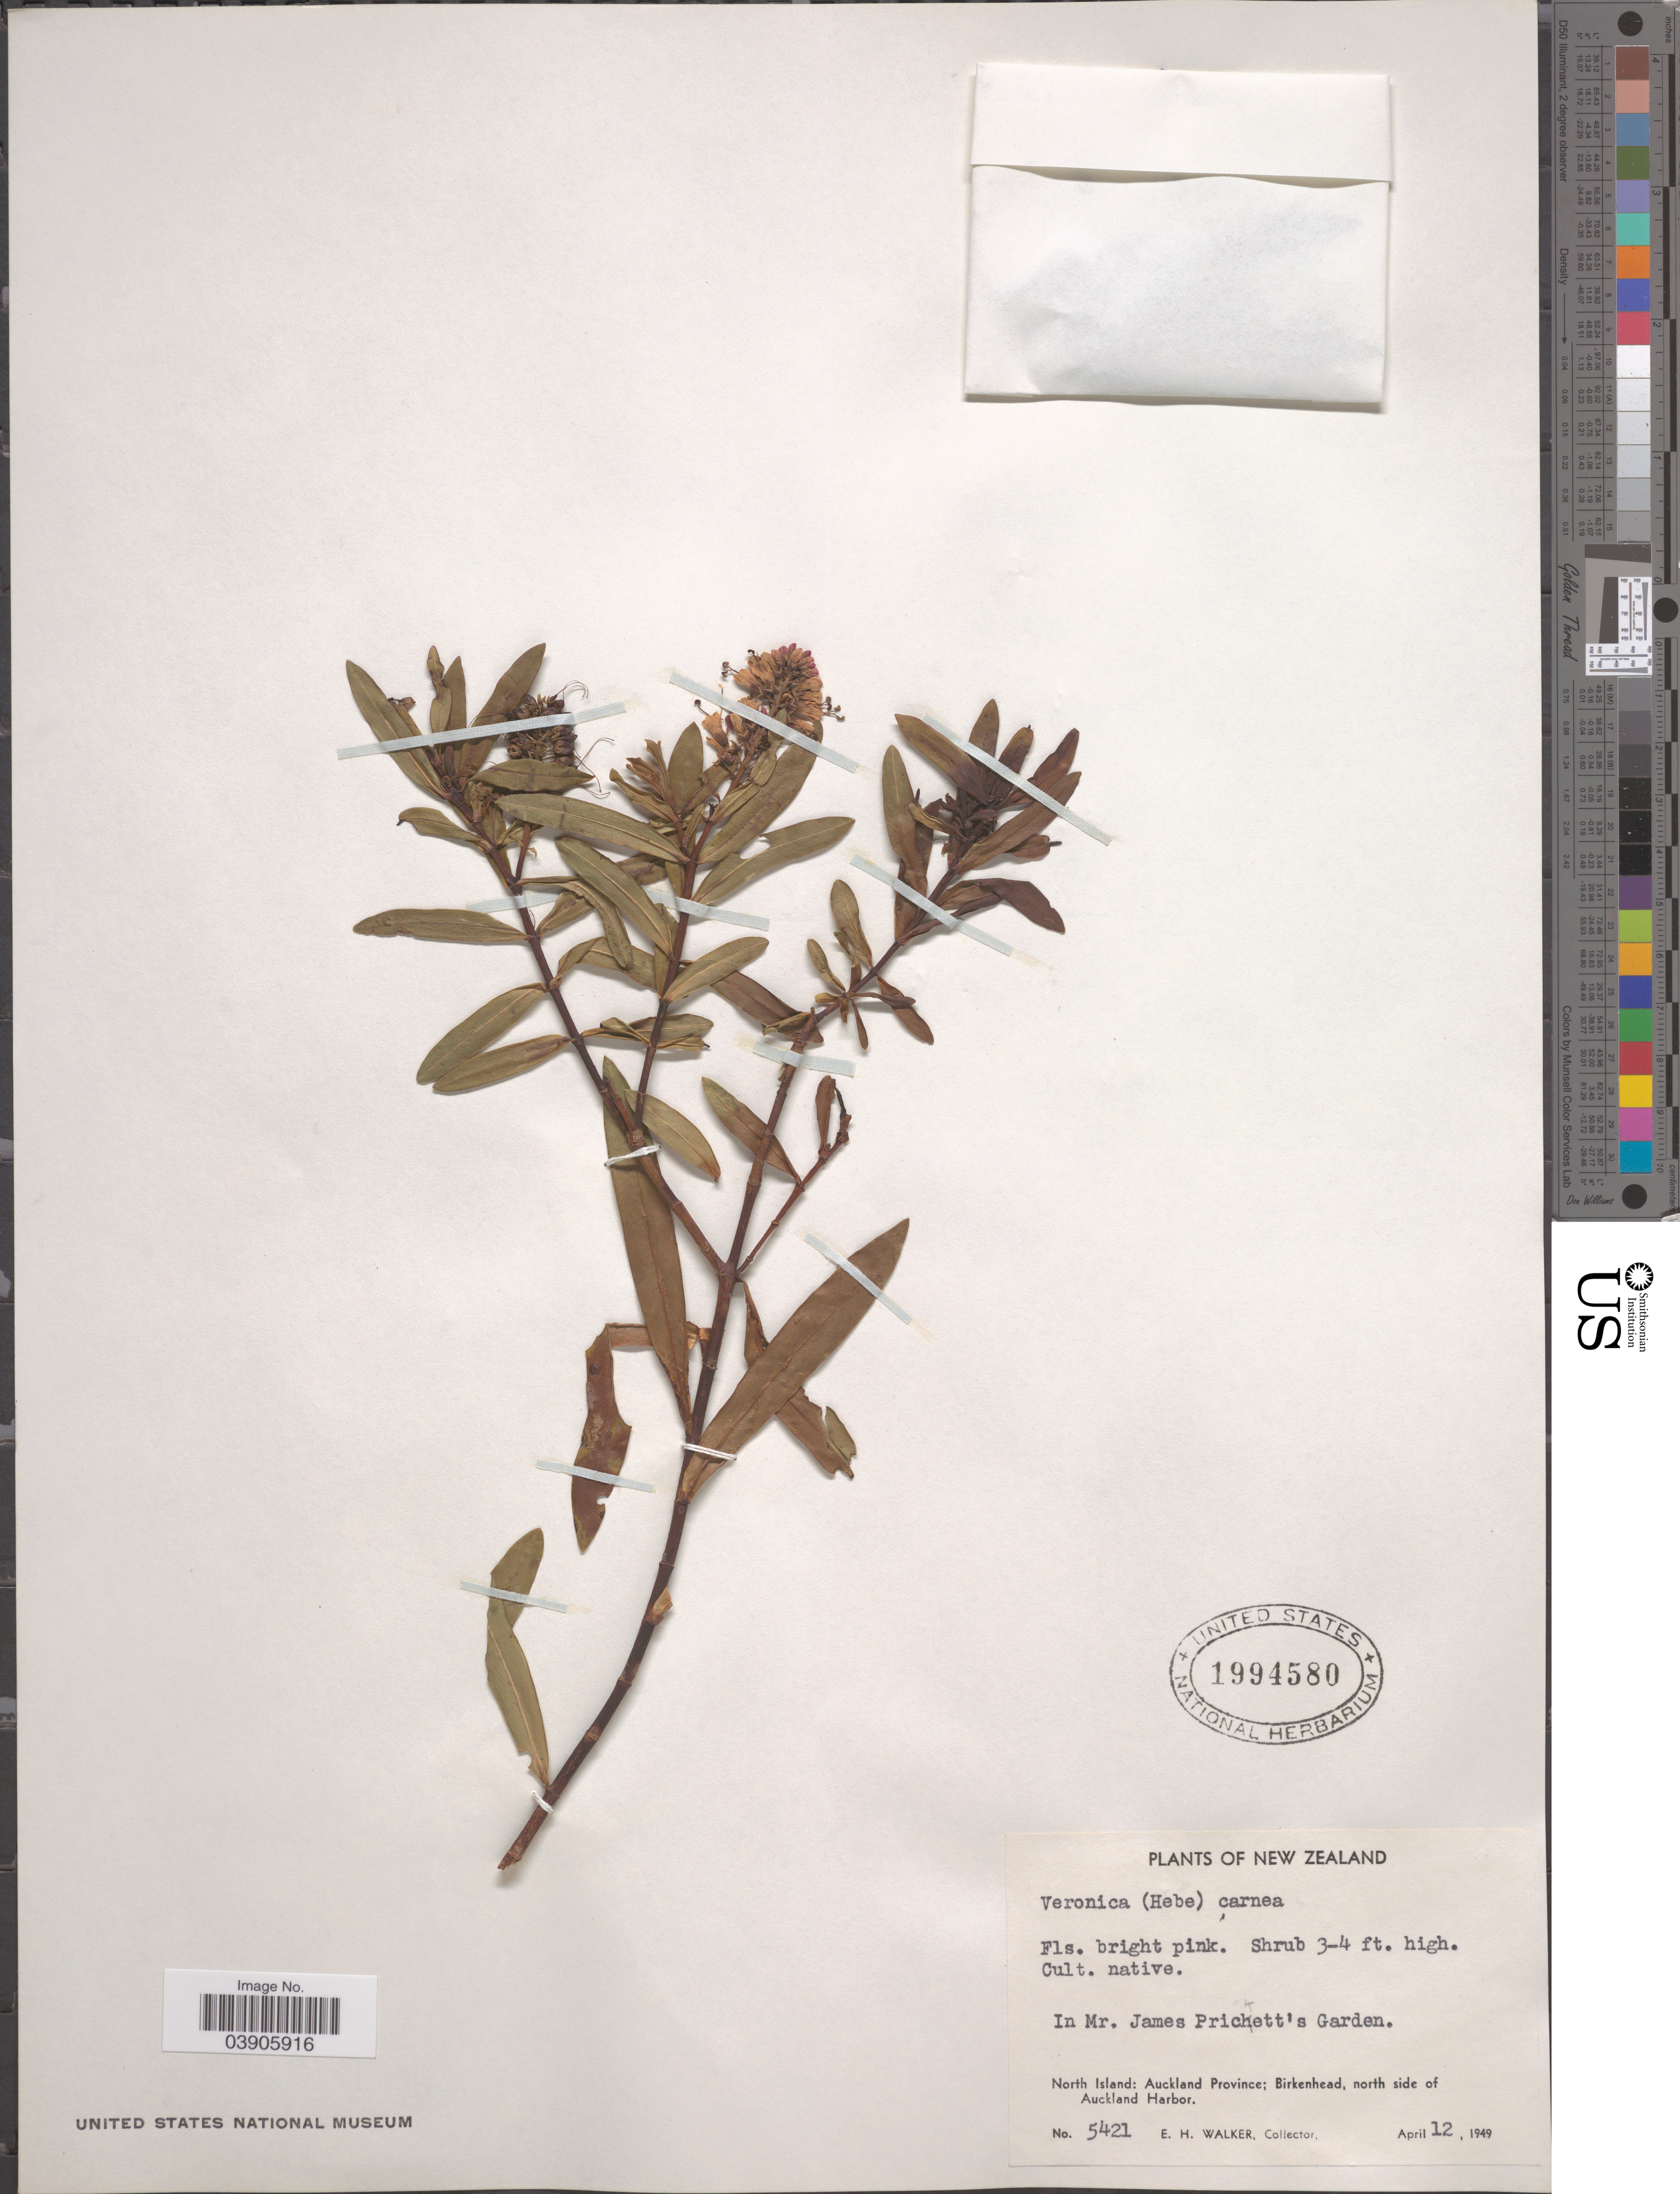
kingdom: Plantae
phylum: Tracheophyta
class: Magnoliopsida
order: Lamiales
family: Plantaginaceae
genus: Hebe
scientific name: Hebe carnea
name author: A. Wall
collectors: E. H. Walker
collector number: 5421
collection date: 1949-04-12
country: New Zealand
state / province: Auckland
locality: In Mr. James Prichett's Garden. North Island; Birkenhead, north side of Auckland Harbor.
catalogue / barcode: US 1994580